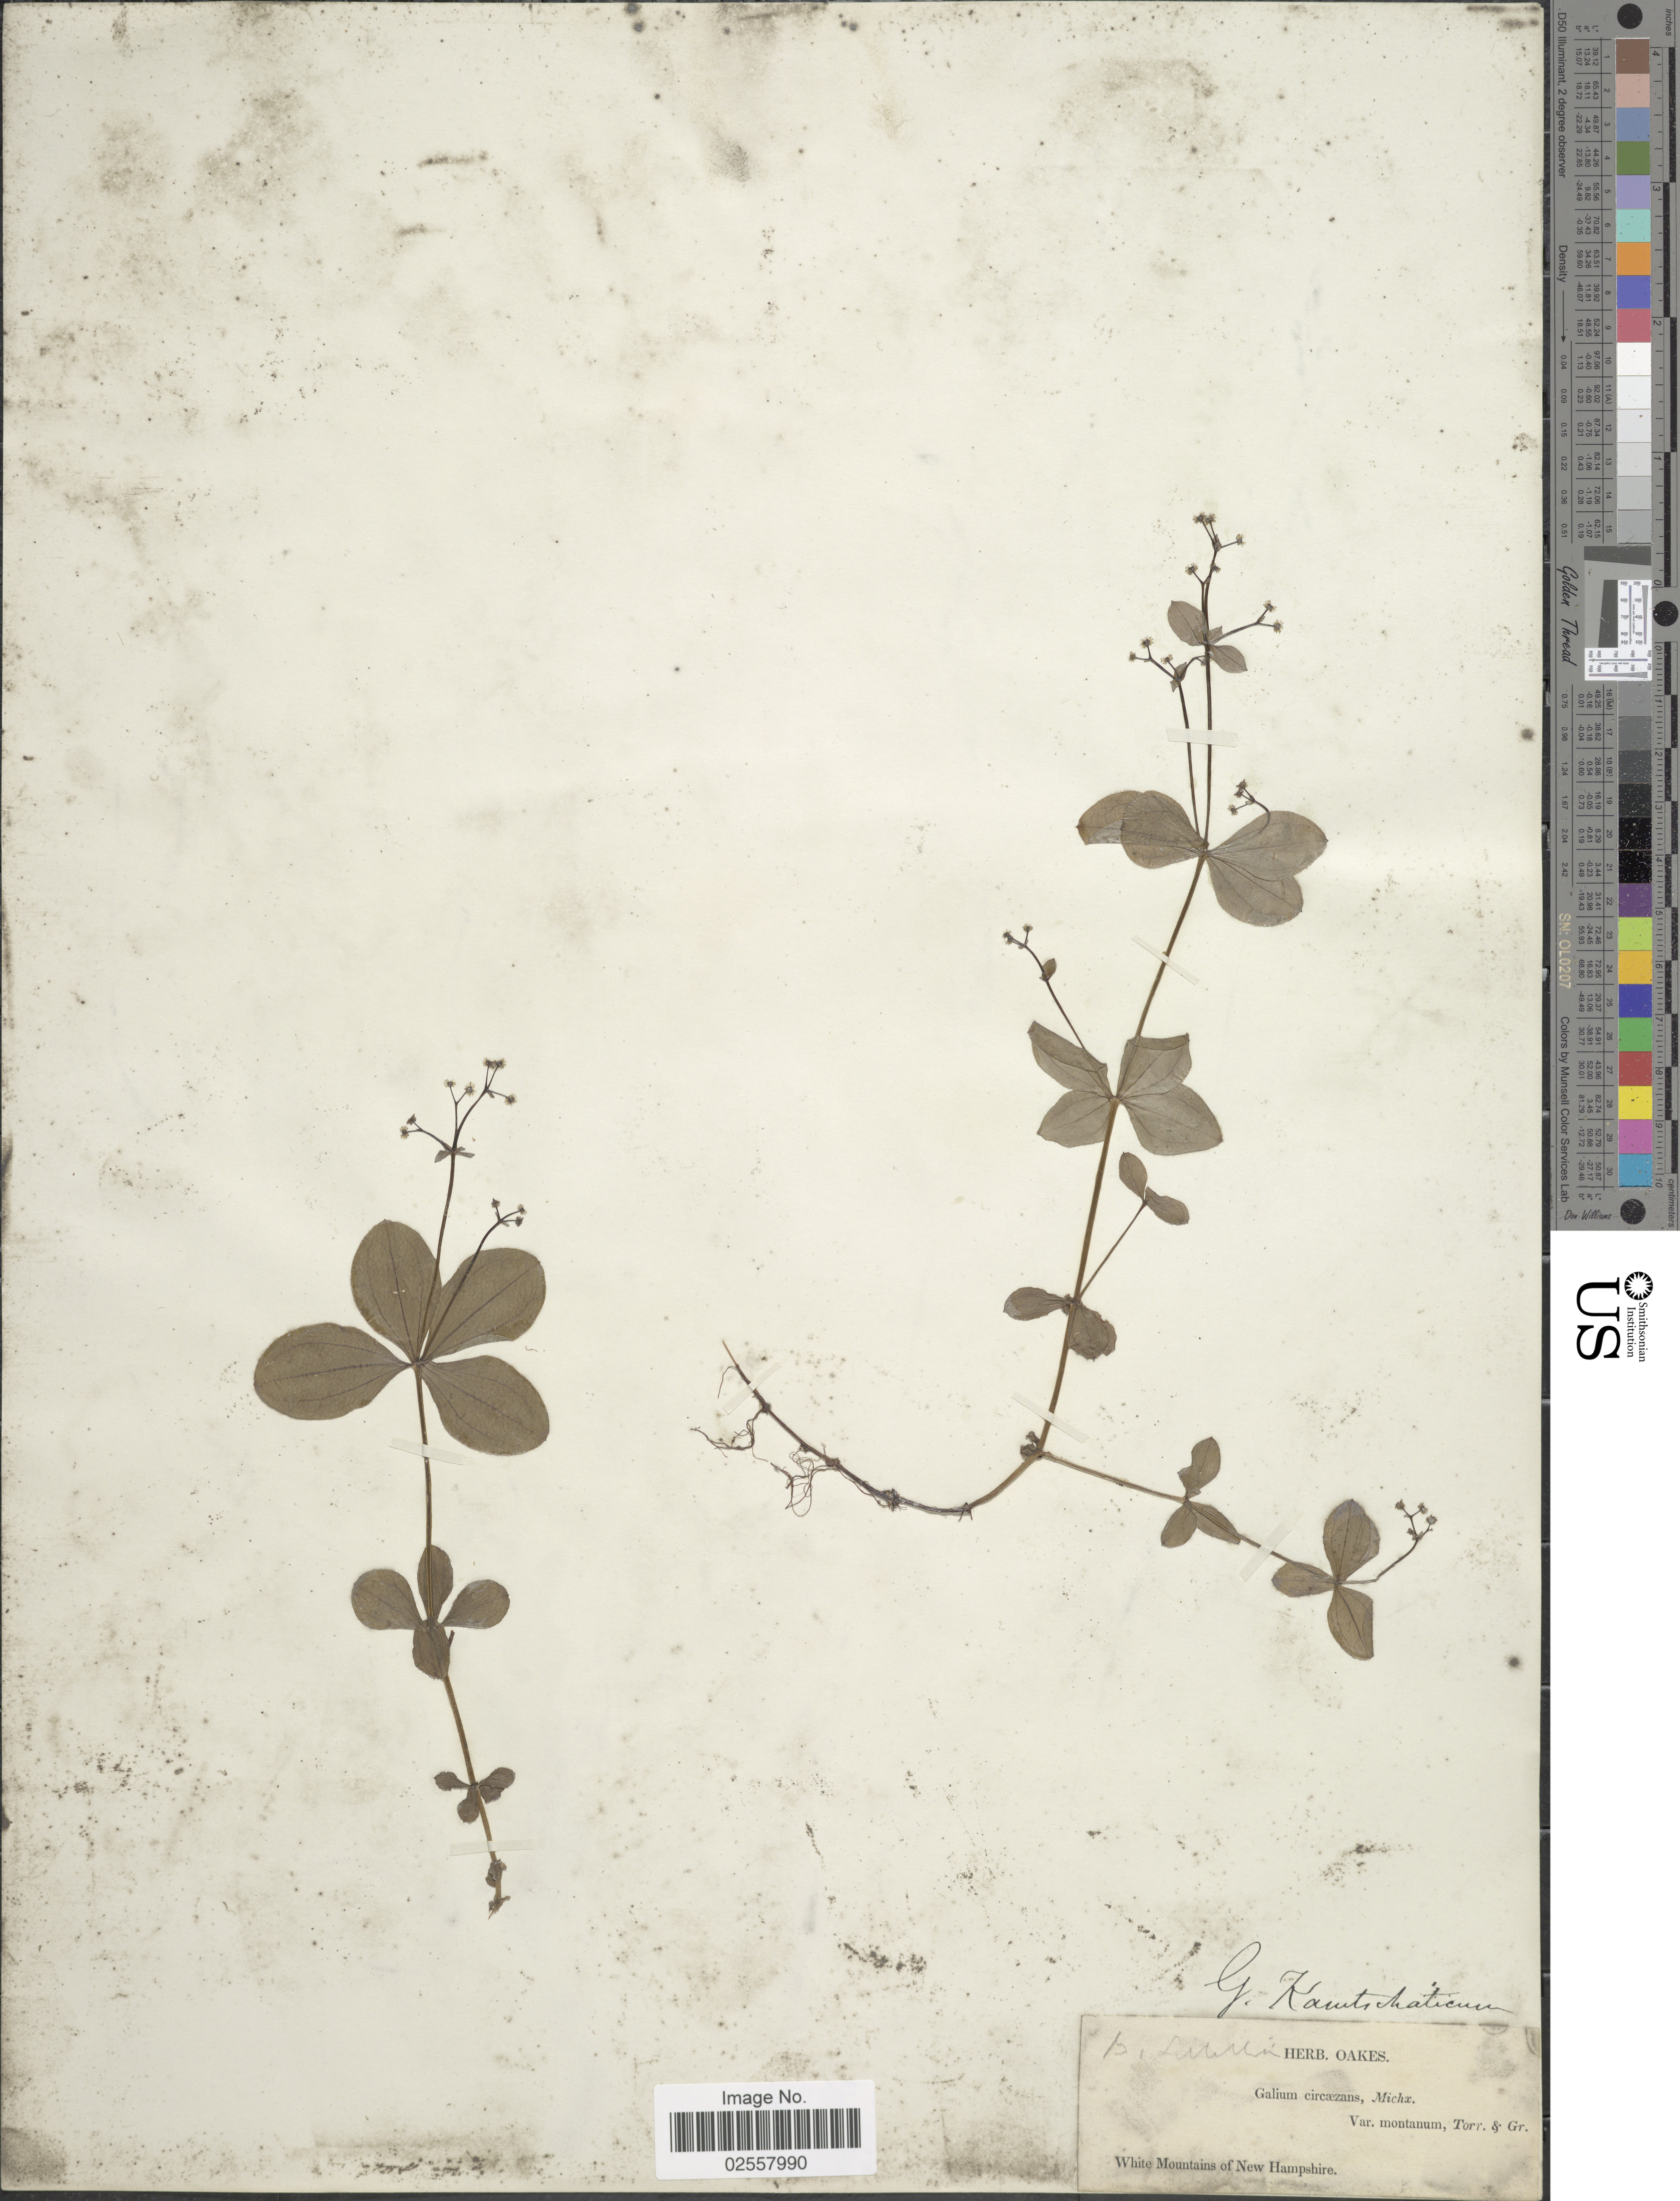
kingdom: Plantae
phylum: Tracheophyta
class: Magnoliopsida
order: Gentianales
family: Rubiaceae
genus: Galium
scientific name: Galium kamtschaticum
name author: Steller ex Schult. & Schult. f.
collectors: ex herb. Oakes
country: United States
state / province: New Hampshire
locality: White Mountains of New Hampshire